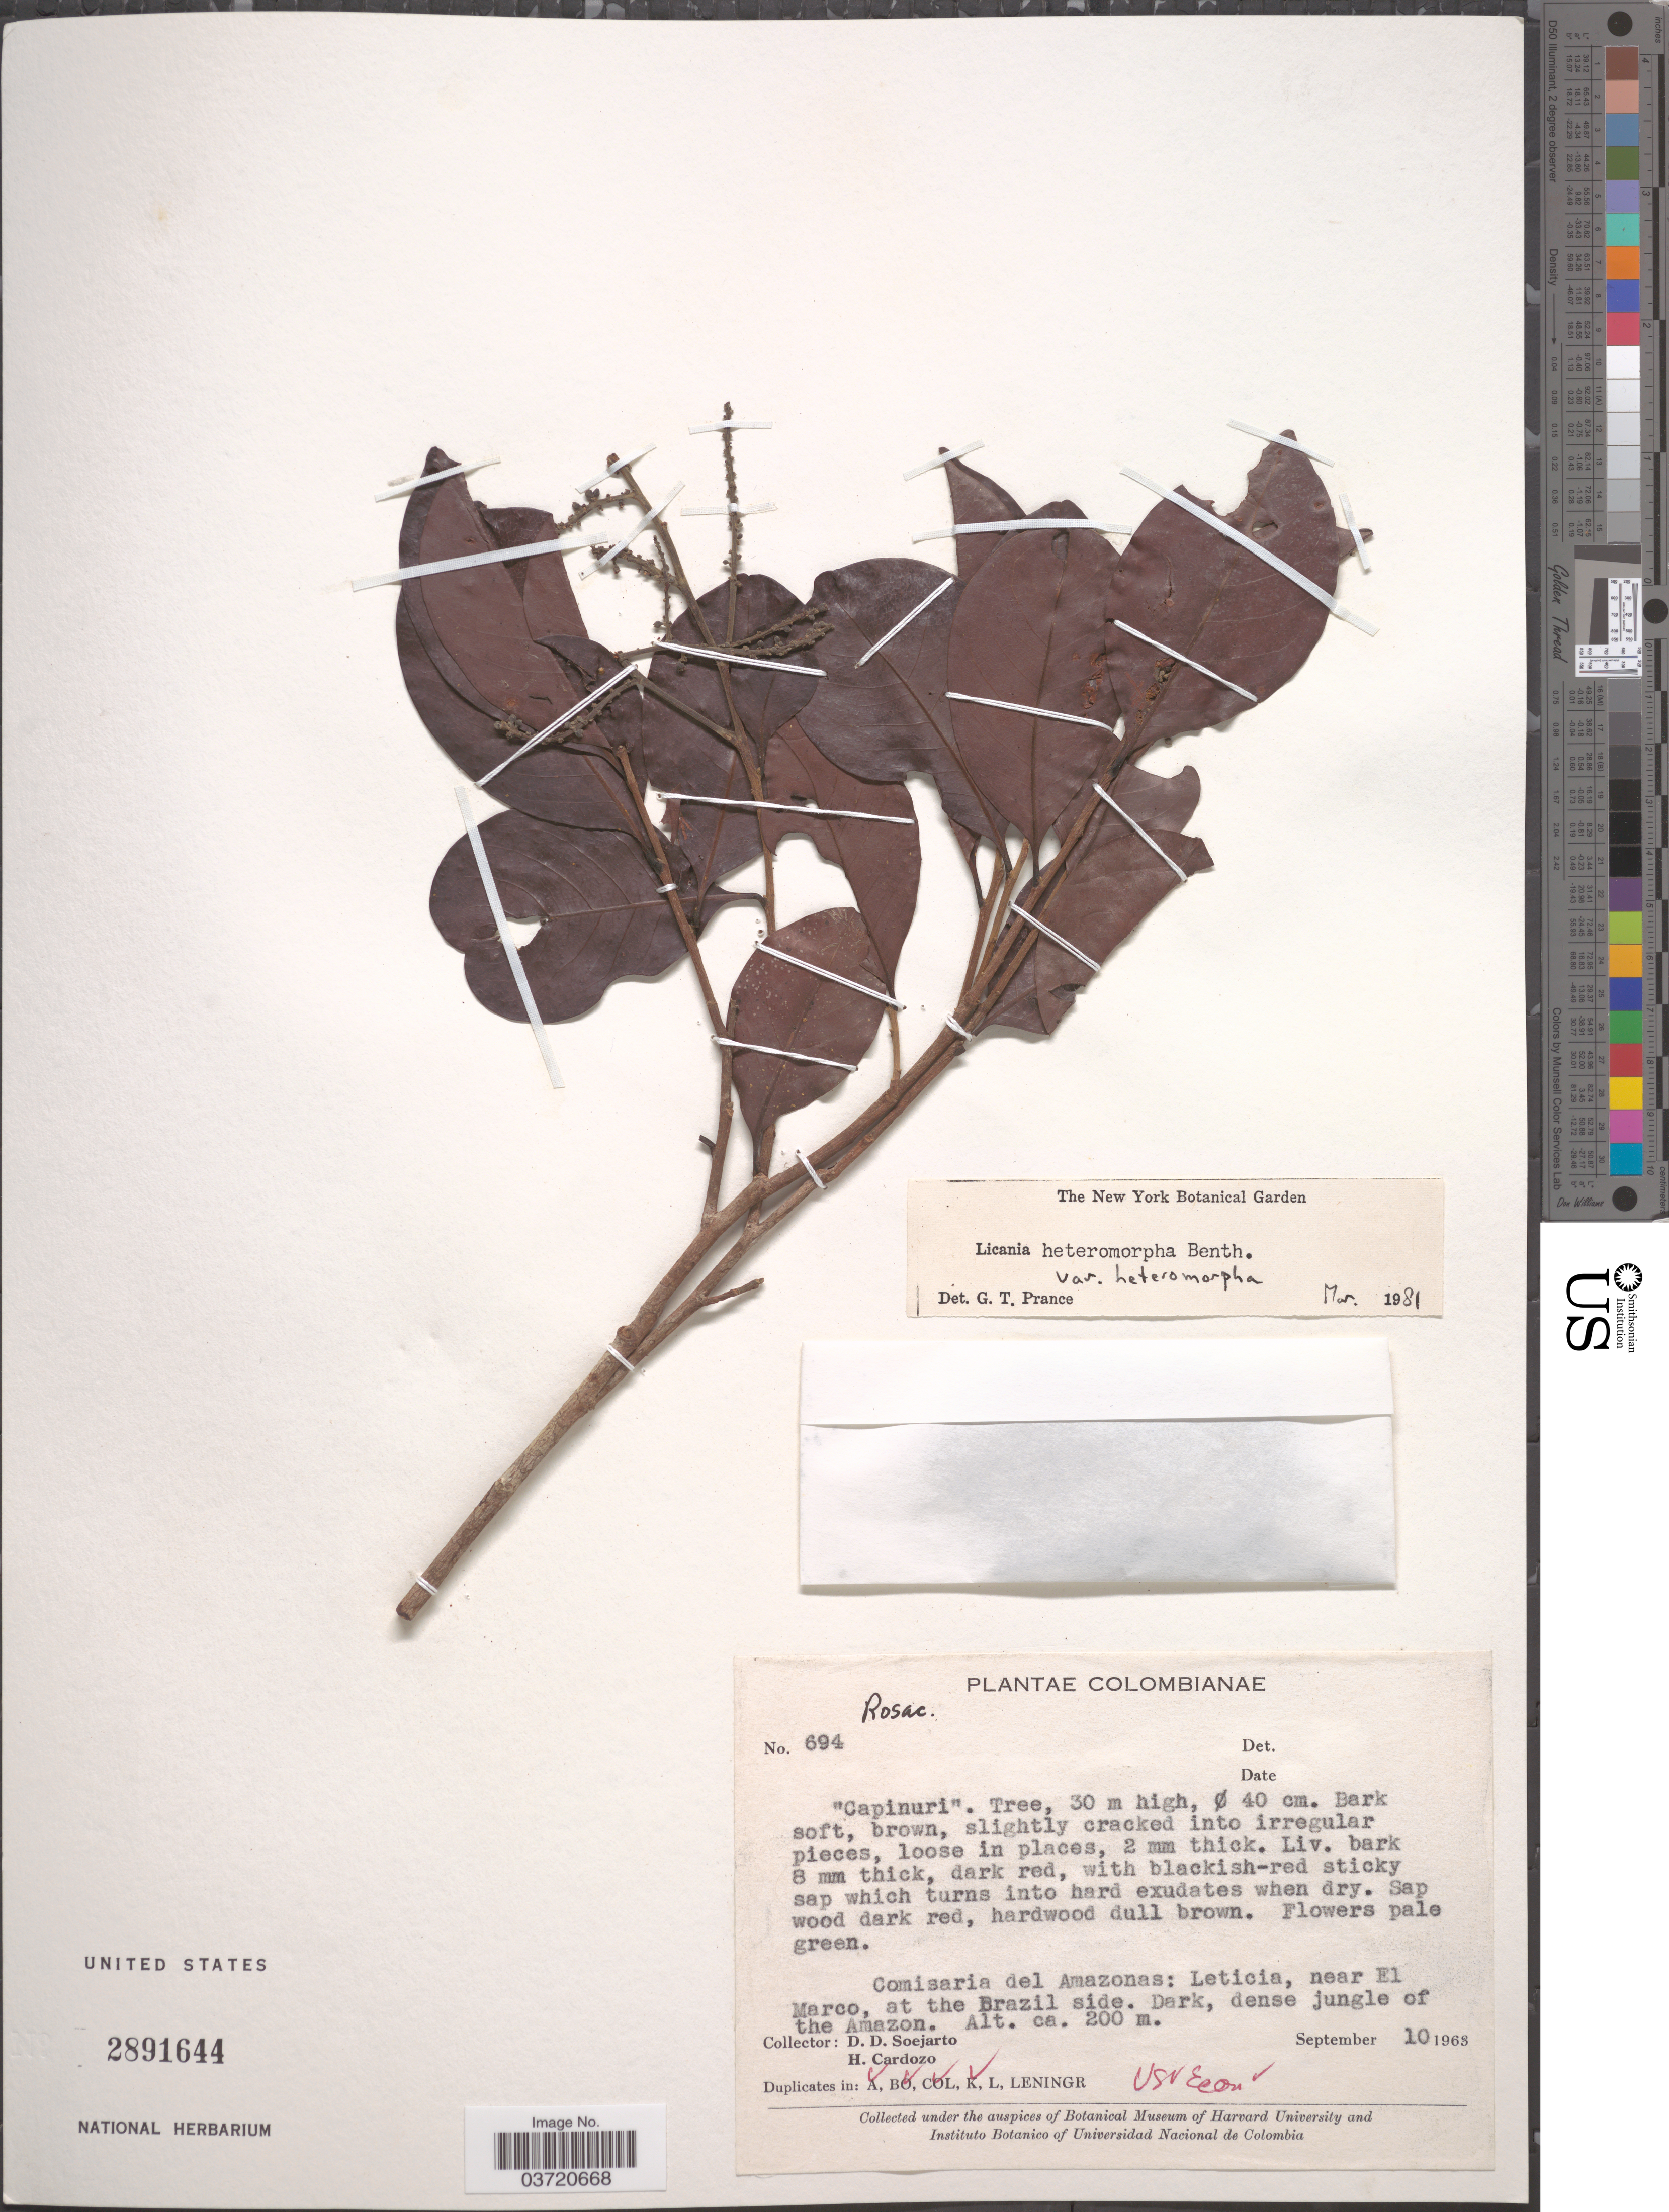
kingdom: Plantae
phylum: Tracheophyta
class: Magnoliopsida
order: Malpighiales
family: Chrysobalanaceae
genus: Hymenopus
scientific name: Hymenopus heteromorphus var. heteromorphus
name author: (Benth.) Sothers & Prance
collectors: H. Cardozo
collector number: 694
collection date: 1963-09-10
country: Colombia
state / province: Amazônas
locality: Comisaria del Amazonas: Leticia, near El Marco, at the Brazil side.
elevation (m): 200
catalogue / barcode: US 2891644